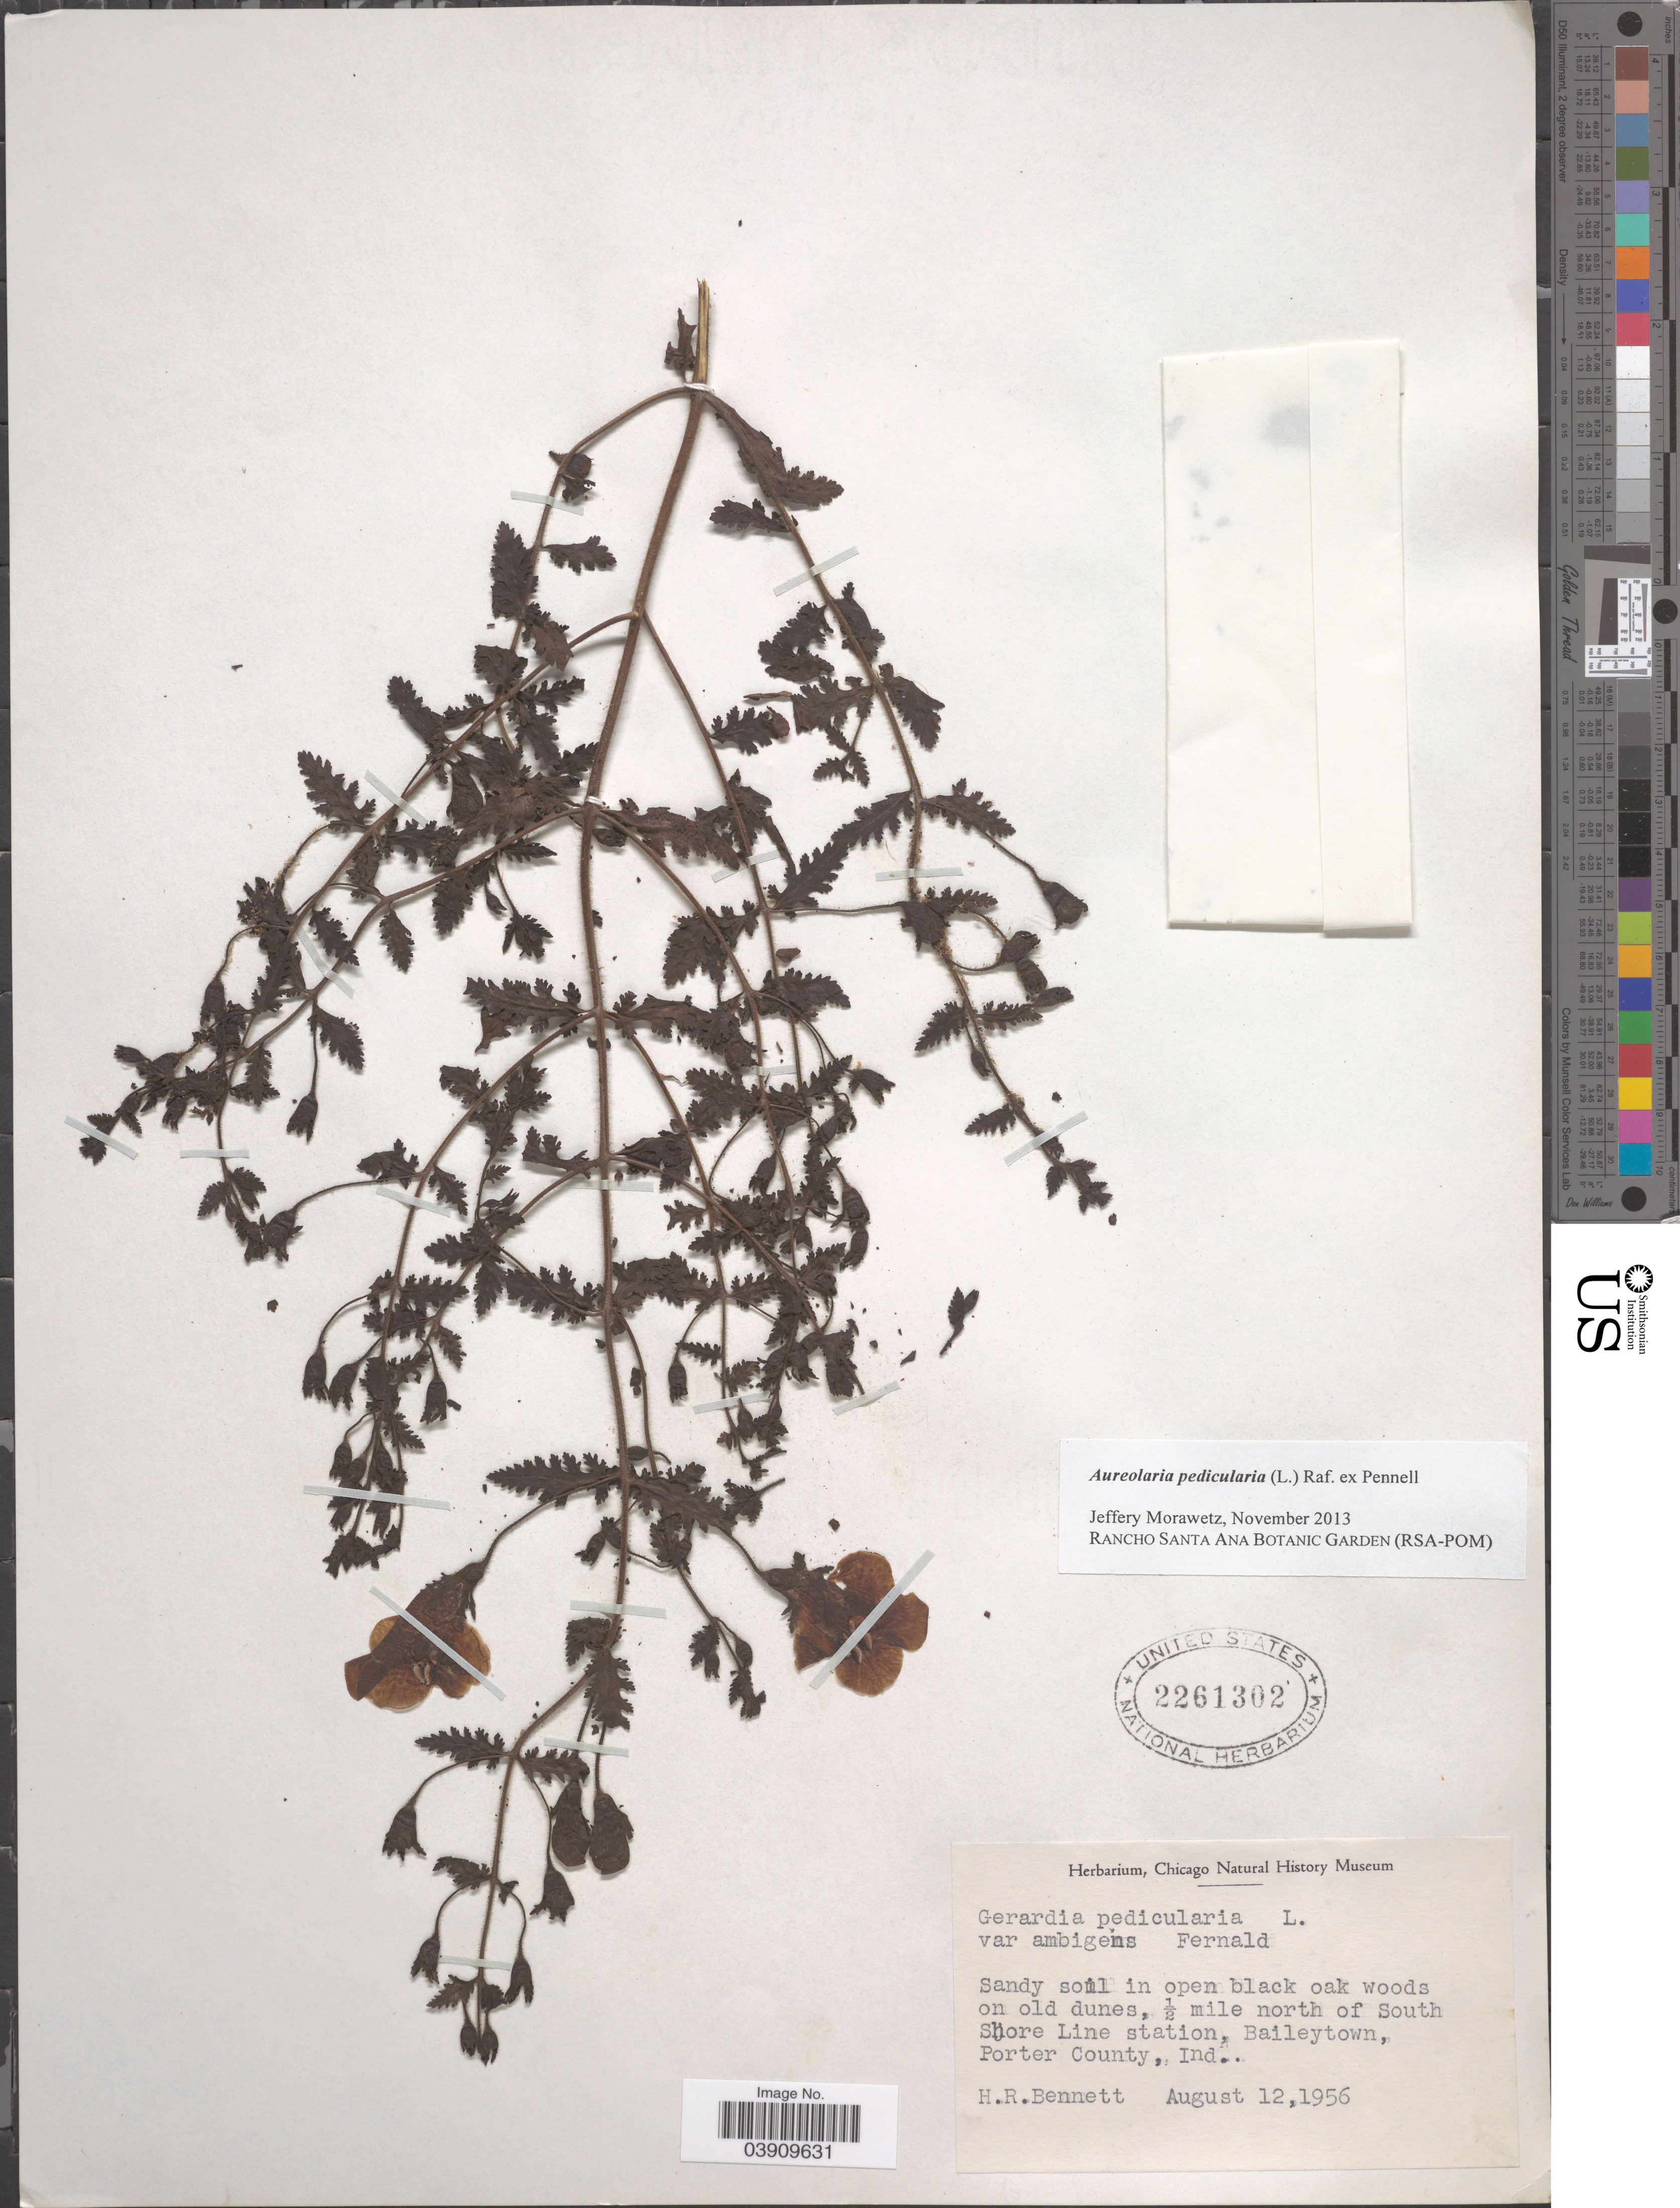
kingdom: Plantae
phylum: Tracheophyta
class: Magnoliopsida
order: Lamiales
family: Orobanchaceae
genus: Aureolaria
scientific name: Aureolaria pedicularia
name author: (L.) Raf. ex Farw.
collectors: H. R. Bennett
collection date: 1956-08-12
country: United States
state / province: Indiana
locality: ½ mile north of South Shore Line station, Baileytown, Porter County.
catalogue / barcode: US 2261302